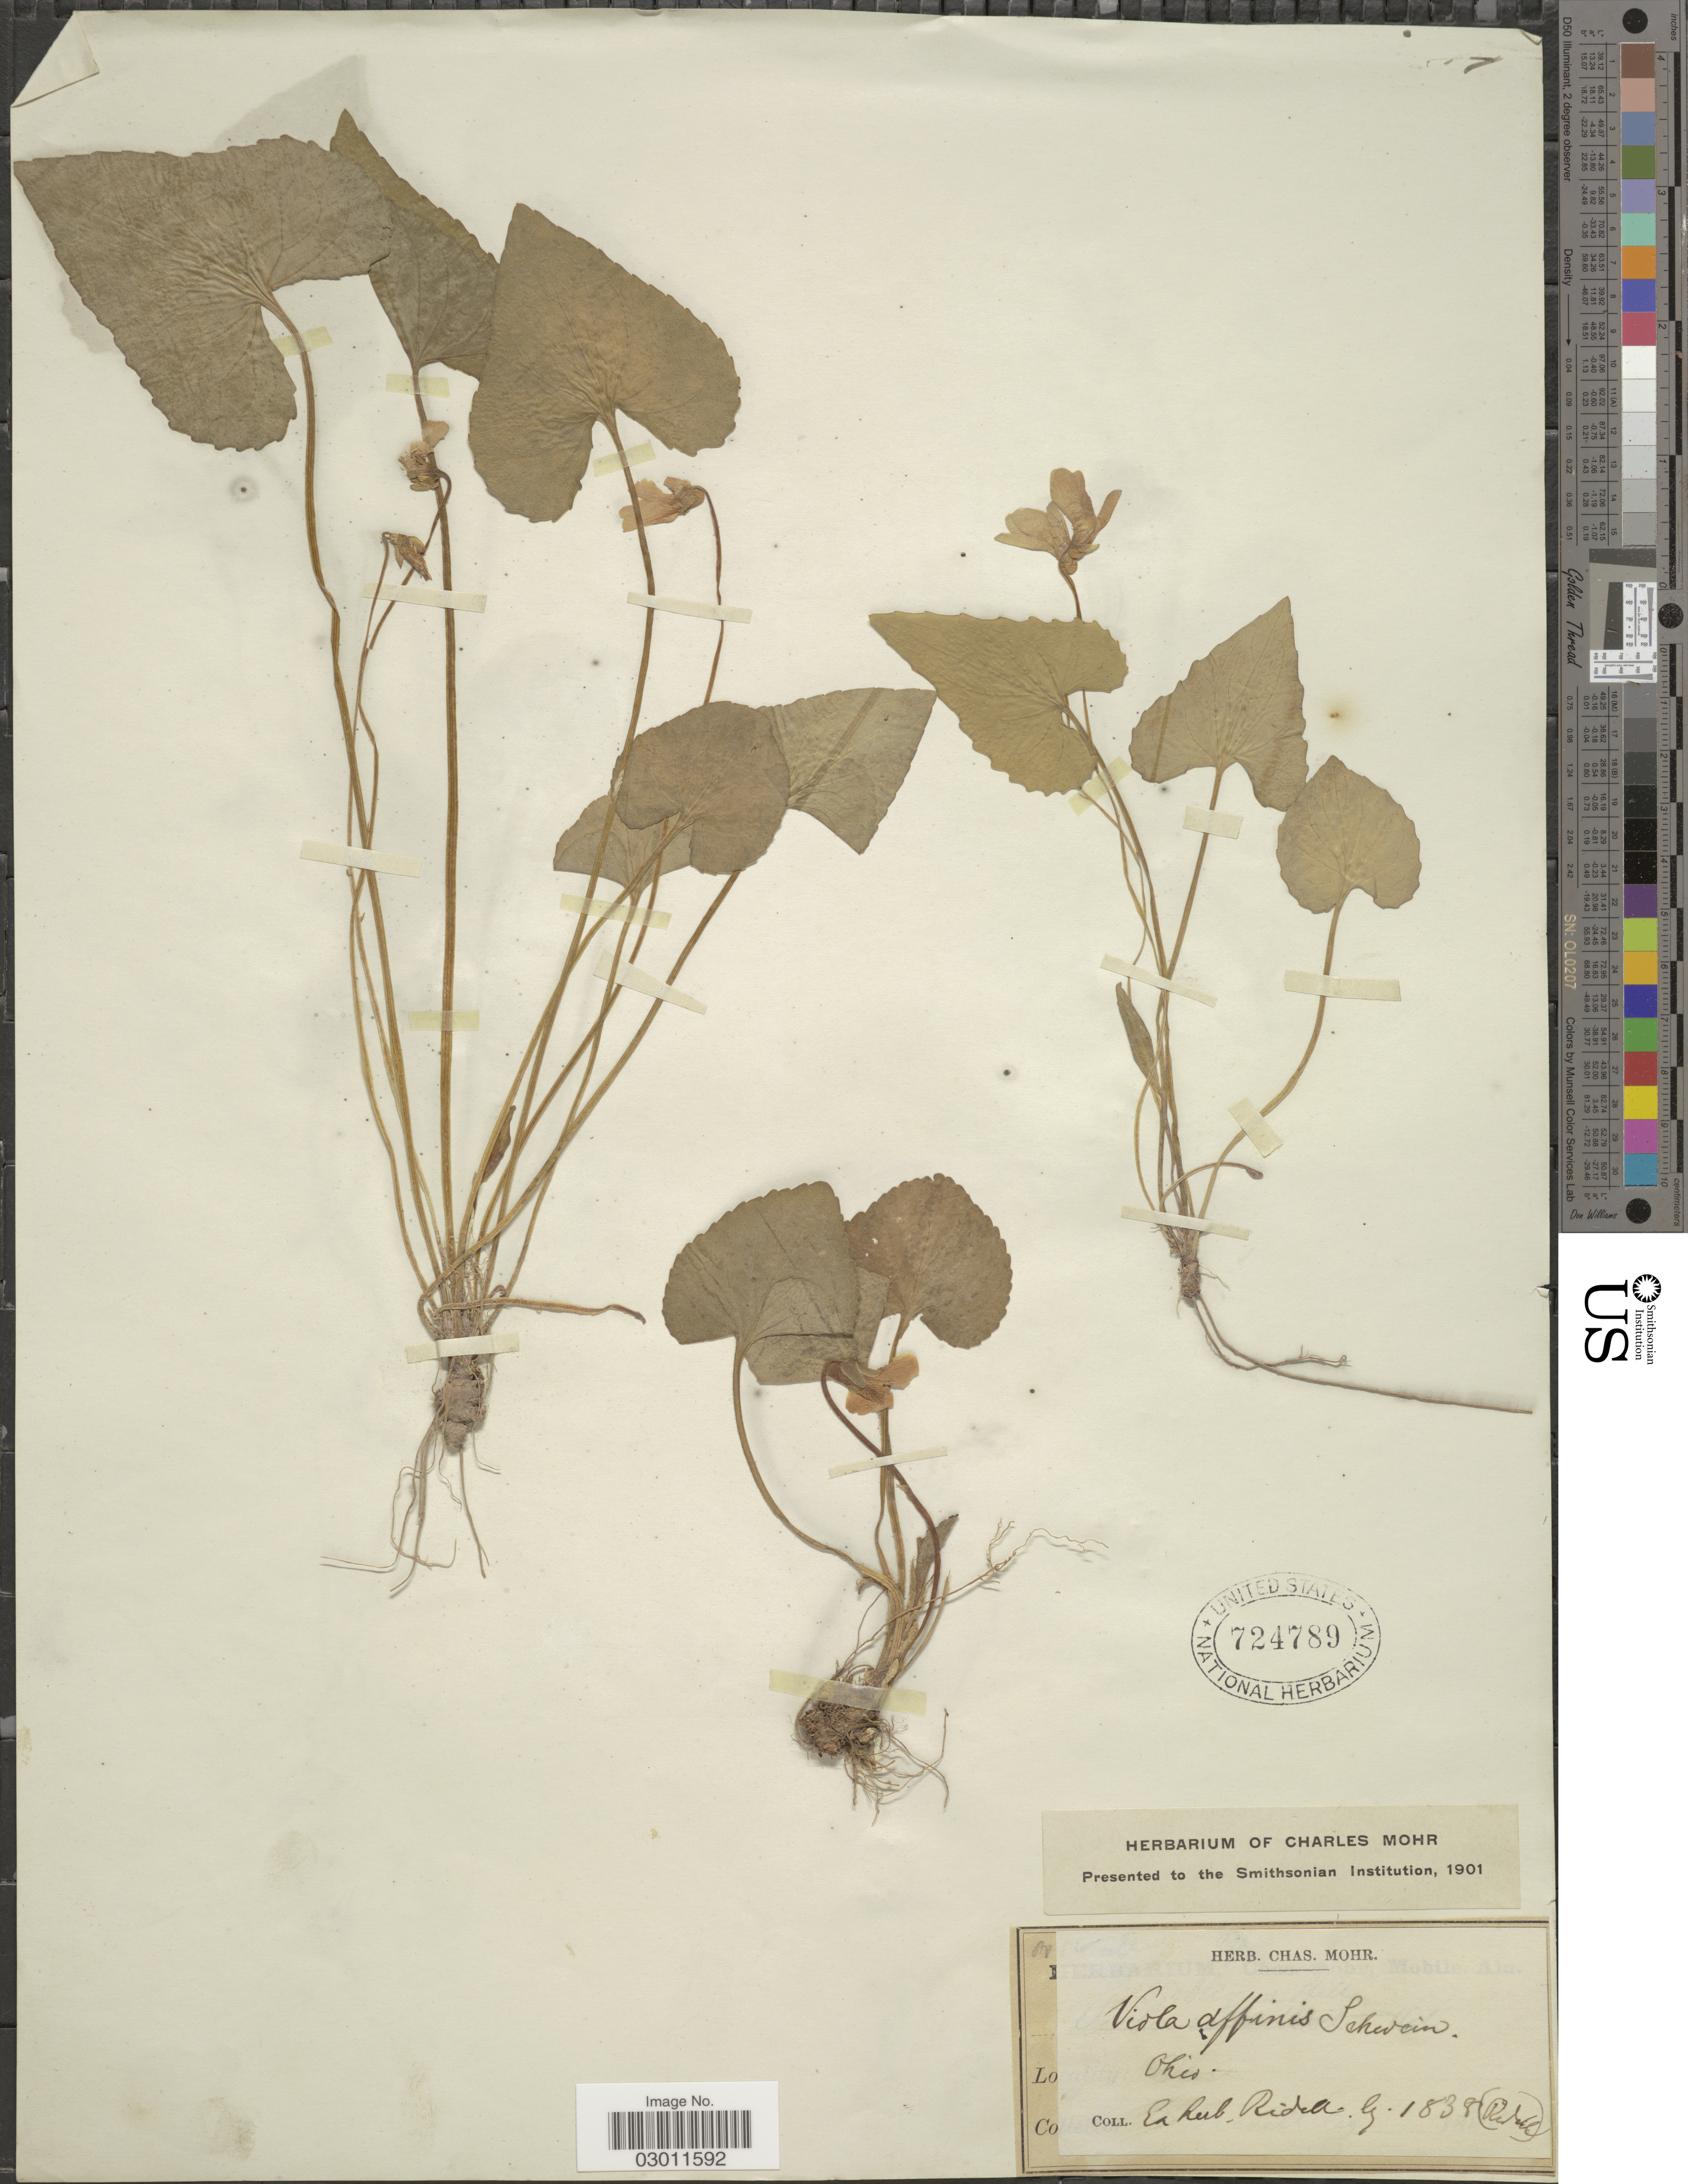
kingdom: Plantae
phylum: Tracheophyta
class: Magnoliopsida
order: Malpighiales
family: Violaceae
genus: Viola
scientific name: Viola affinis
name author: LeConte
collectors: ex herb. Ridele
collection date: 1838-09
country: United States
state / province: Ohio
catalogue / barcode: US 724789